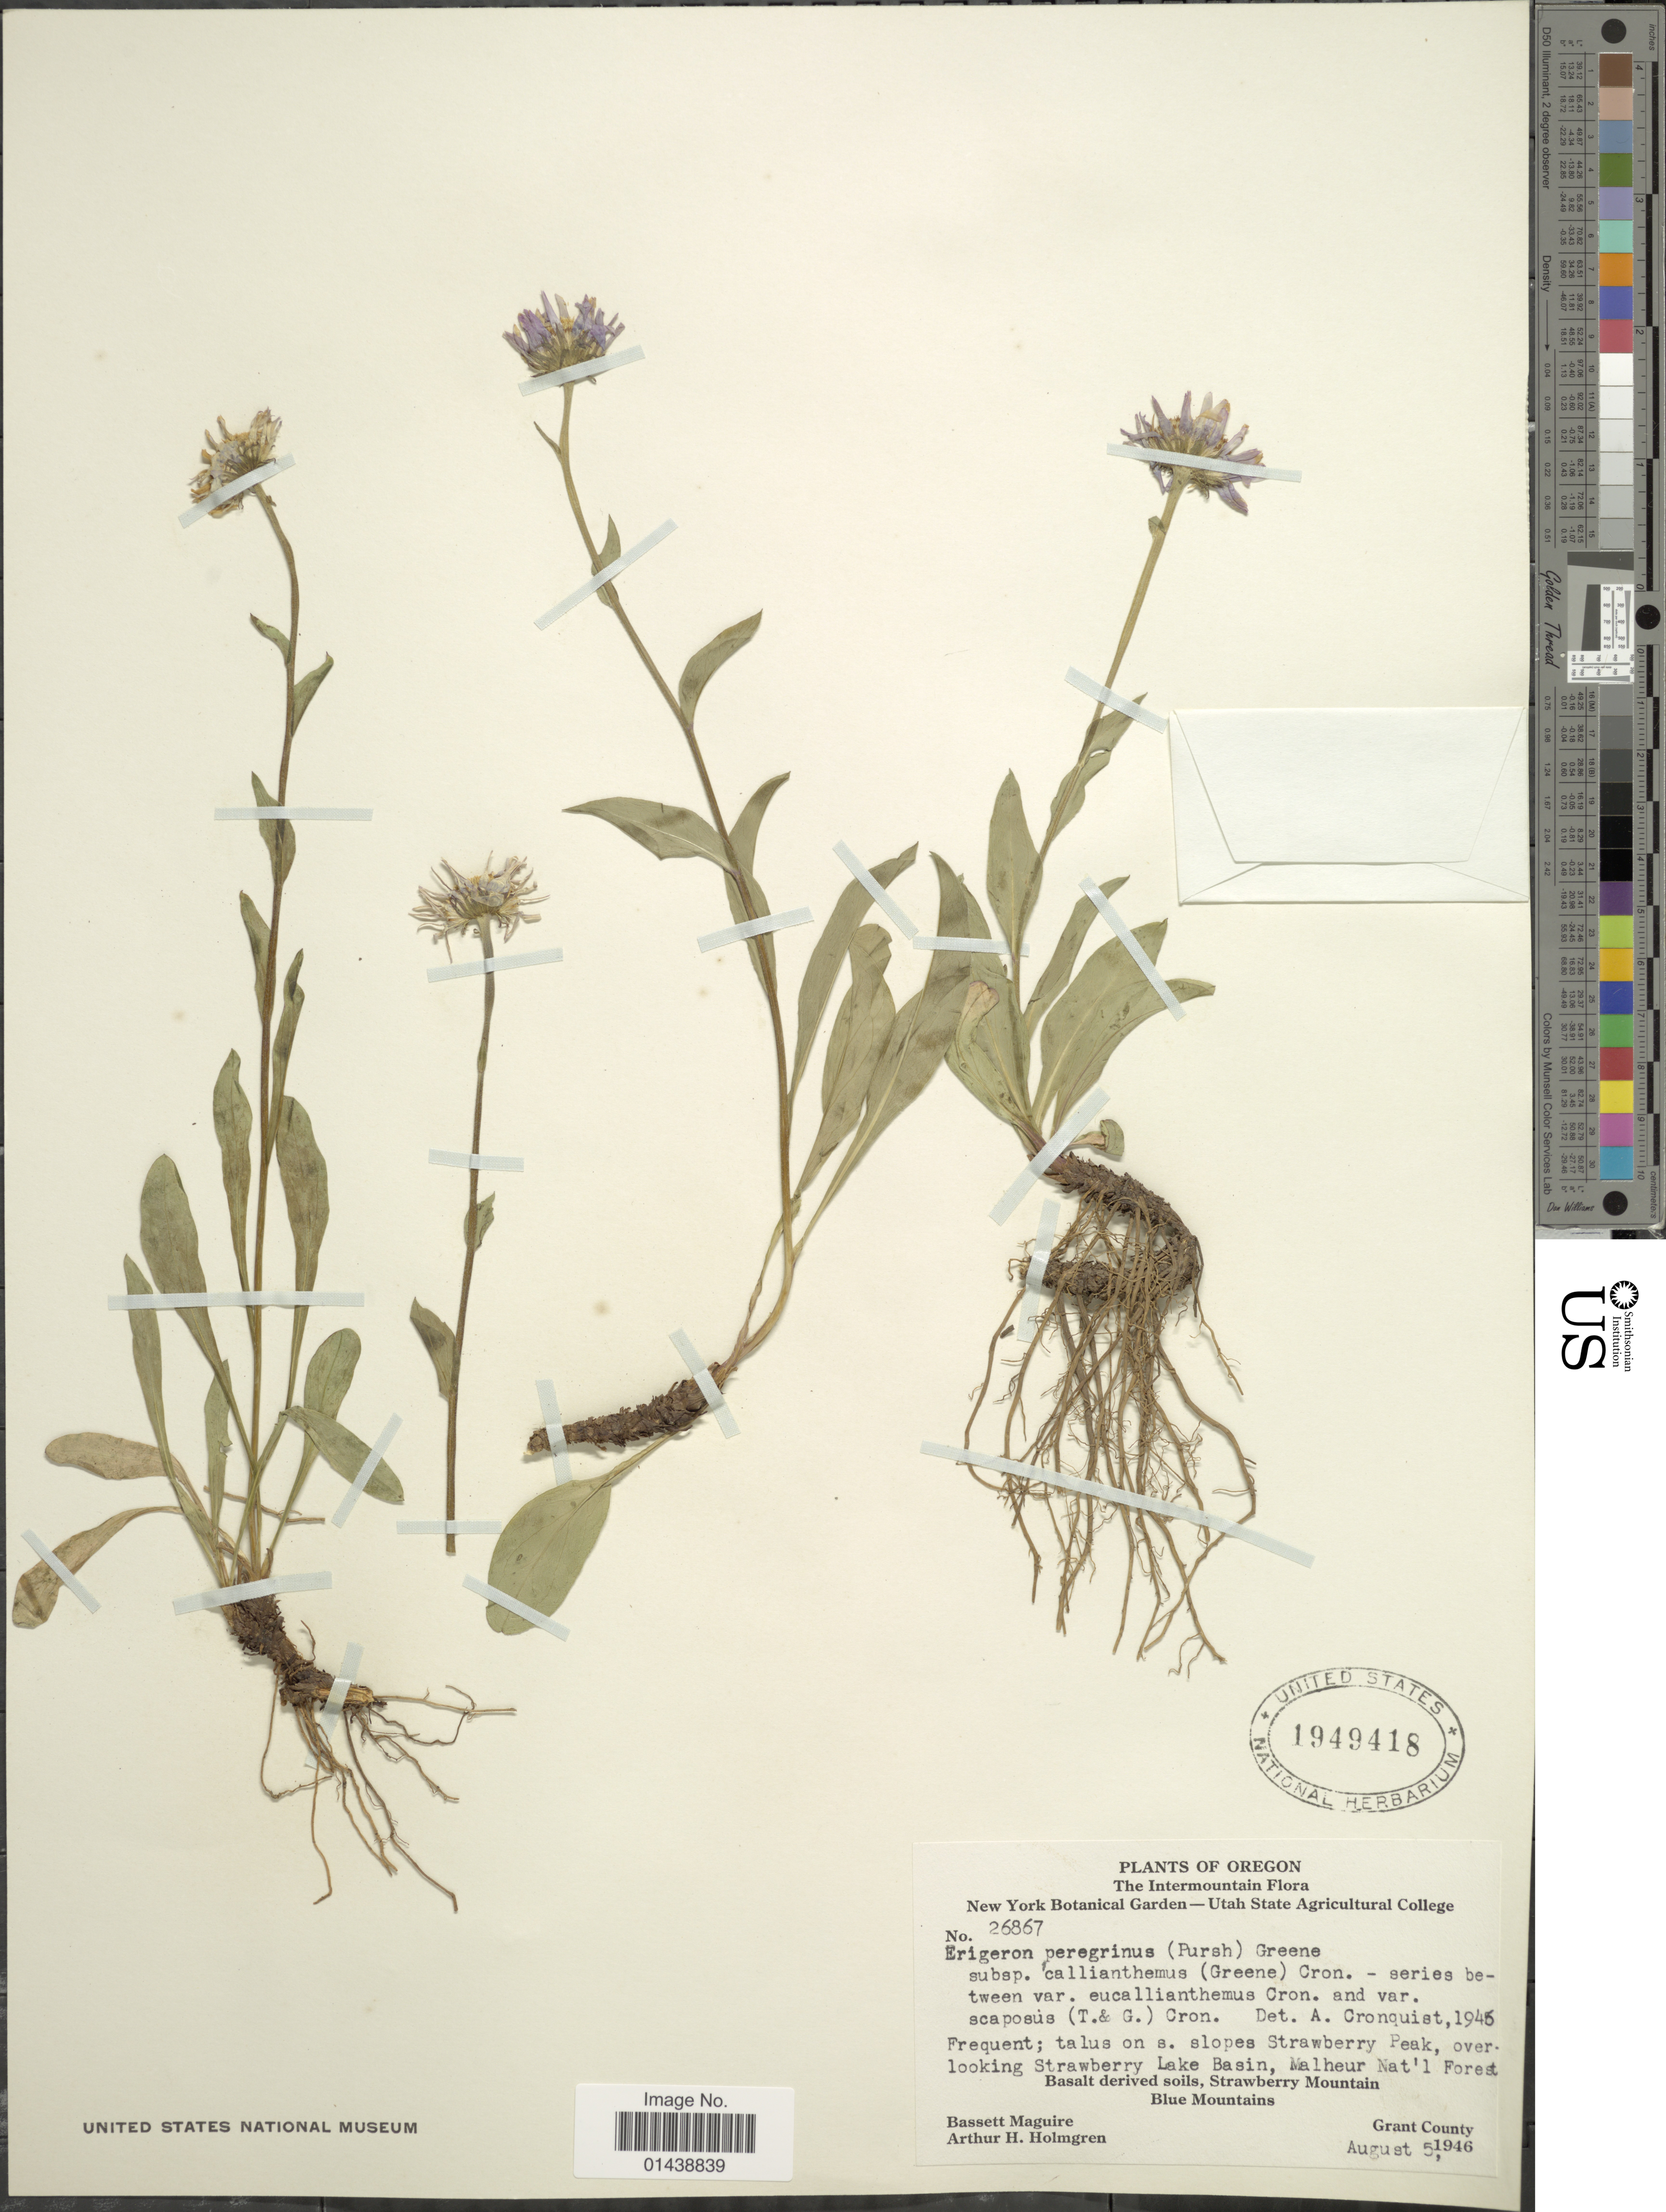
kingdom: Plantae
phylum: Tracheophyta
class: Magnoliopsida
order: Asterales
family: Asteraceae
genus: Erigeron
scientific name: Erigeron peregrinus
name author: (Banks ex Pursh) Greene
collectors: B. Maguire & A. H. Holmgren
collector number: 26867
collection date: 1946-08-05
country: United States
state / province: Oregon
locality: Intermountain. s. slopes Strawberry Peak, overlooking Strawberry Lake Basin, Malheur Nat'l Forest. Strawberry Mountain. Blue Mountains. Grant County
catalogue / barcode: US 1949418